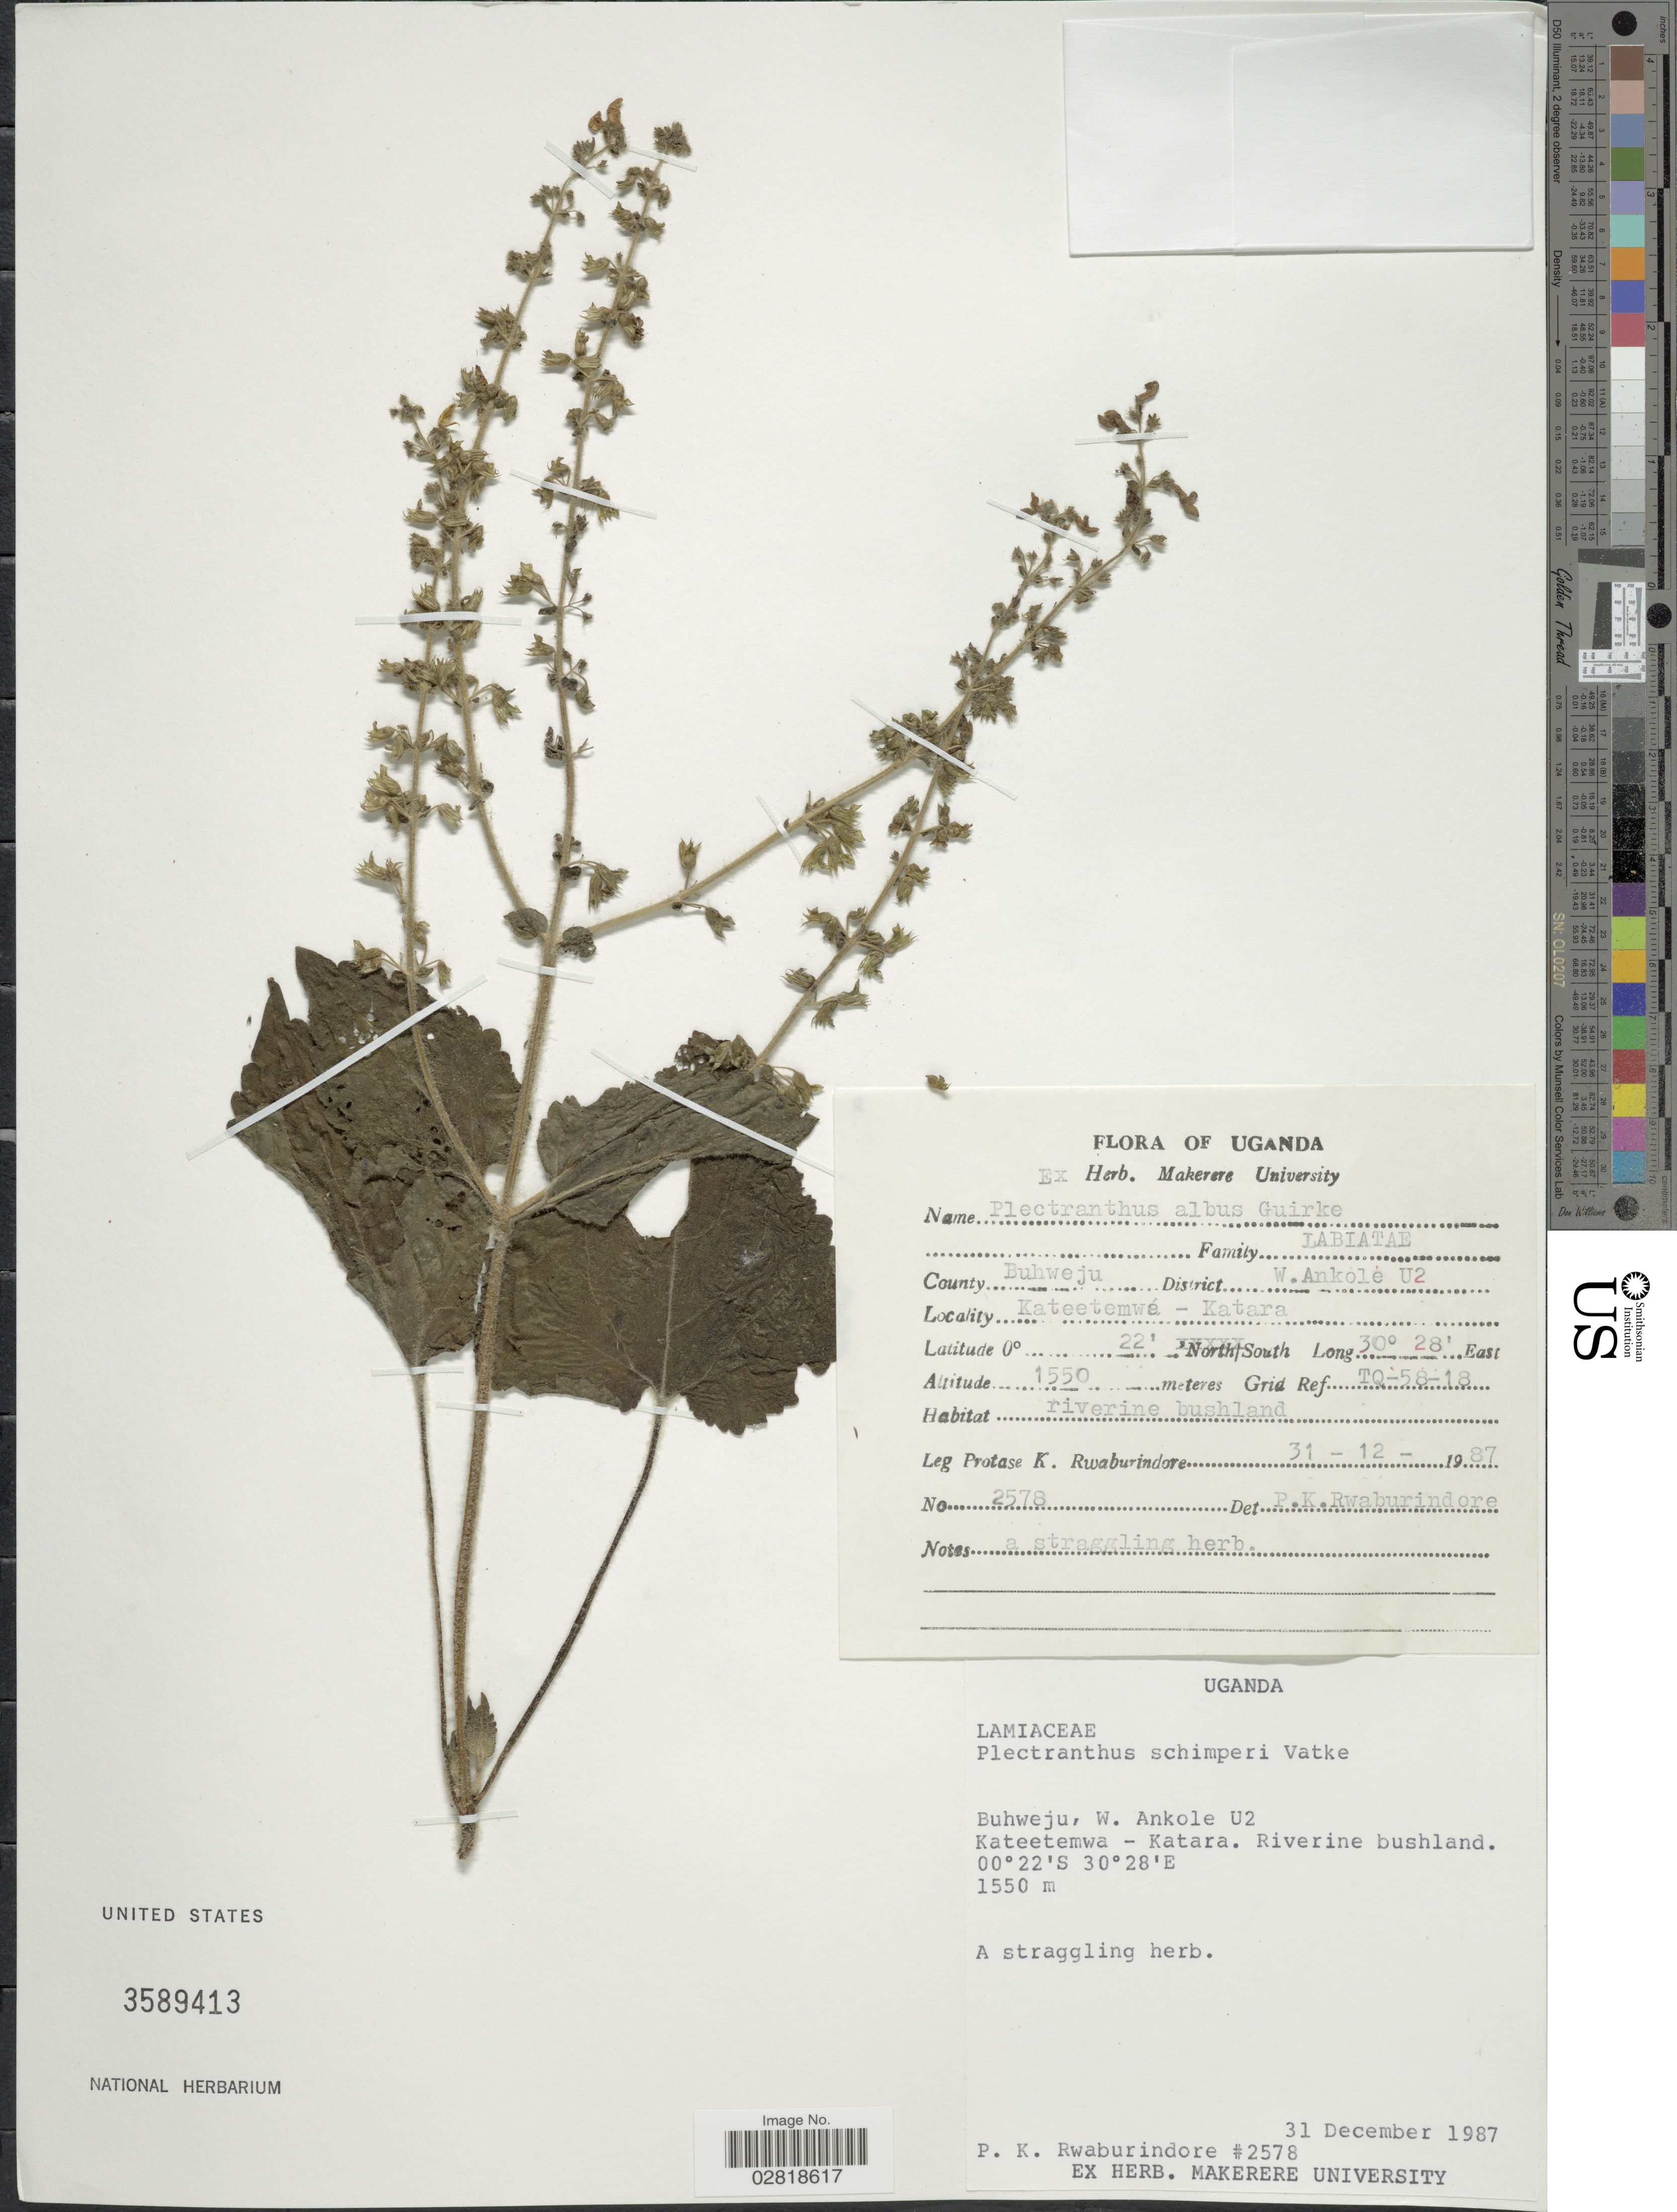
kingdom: Plantae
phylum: Tracheophyta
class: Magnoliopsida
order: Lamiales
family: Lamiaceae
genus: Plectranthus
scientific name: Plectranthus schimperi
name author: Vatke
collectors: P. Rwaburindore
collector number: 2578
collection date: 1987-12-31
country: Uganda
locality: County Buhweju. District W. Ankole U2. Kateetemwa - Katara. Grid Ref TQ-58-18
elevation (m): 1550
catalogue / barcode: US 3589413